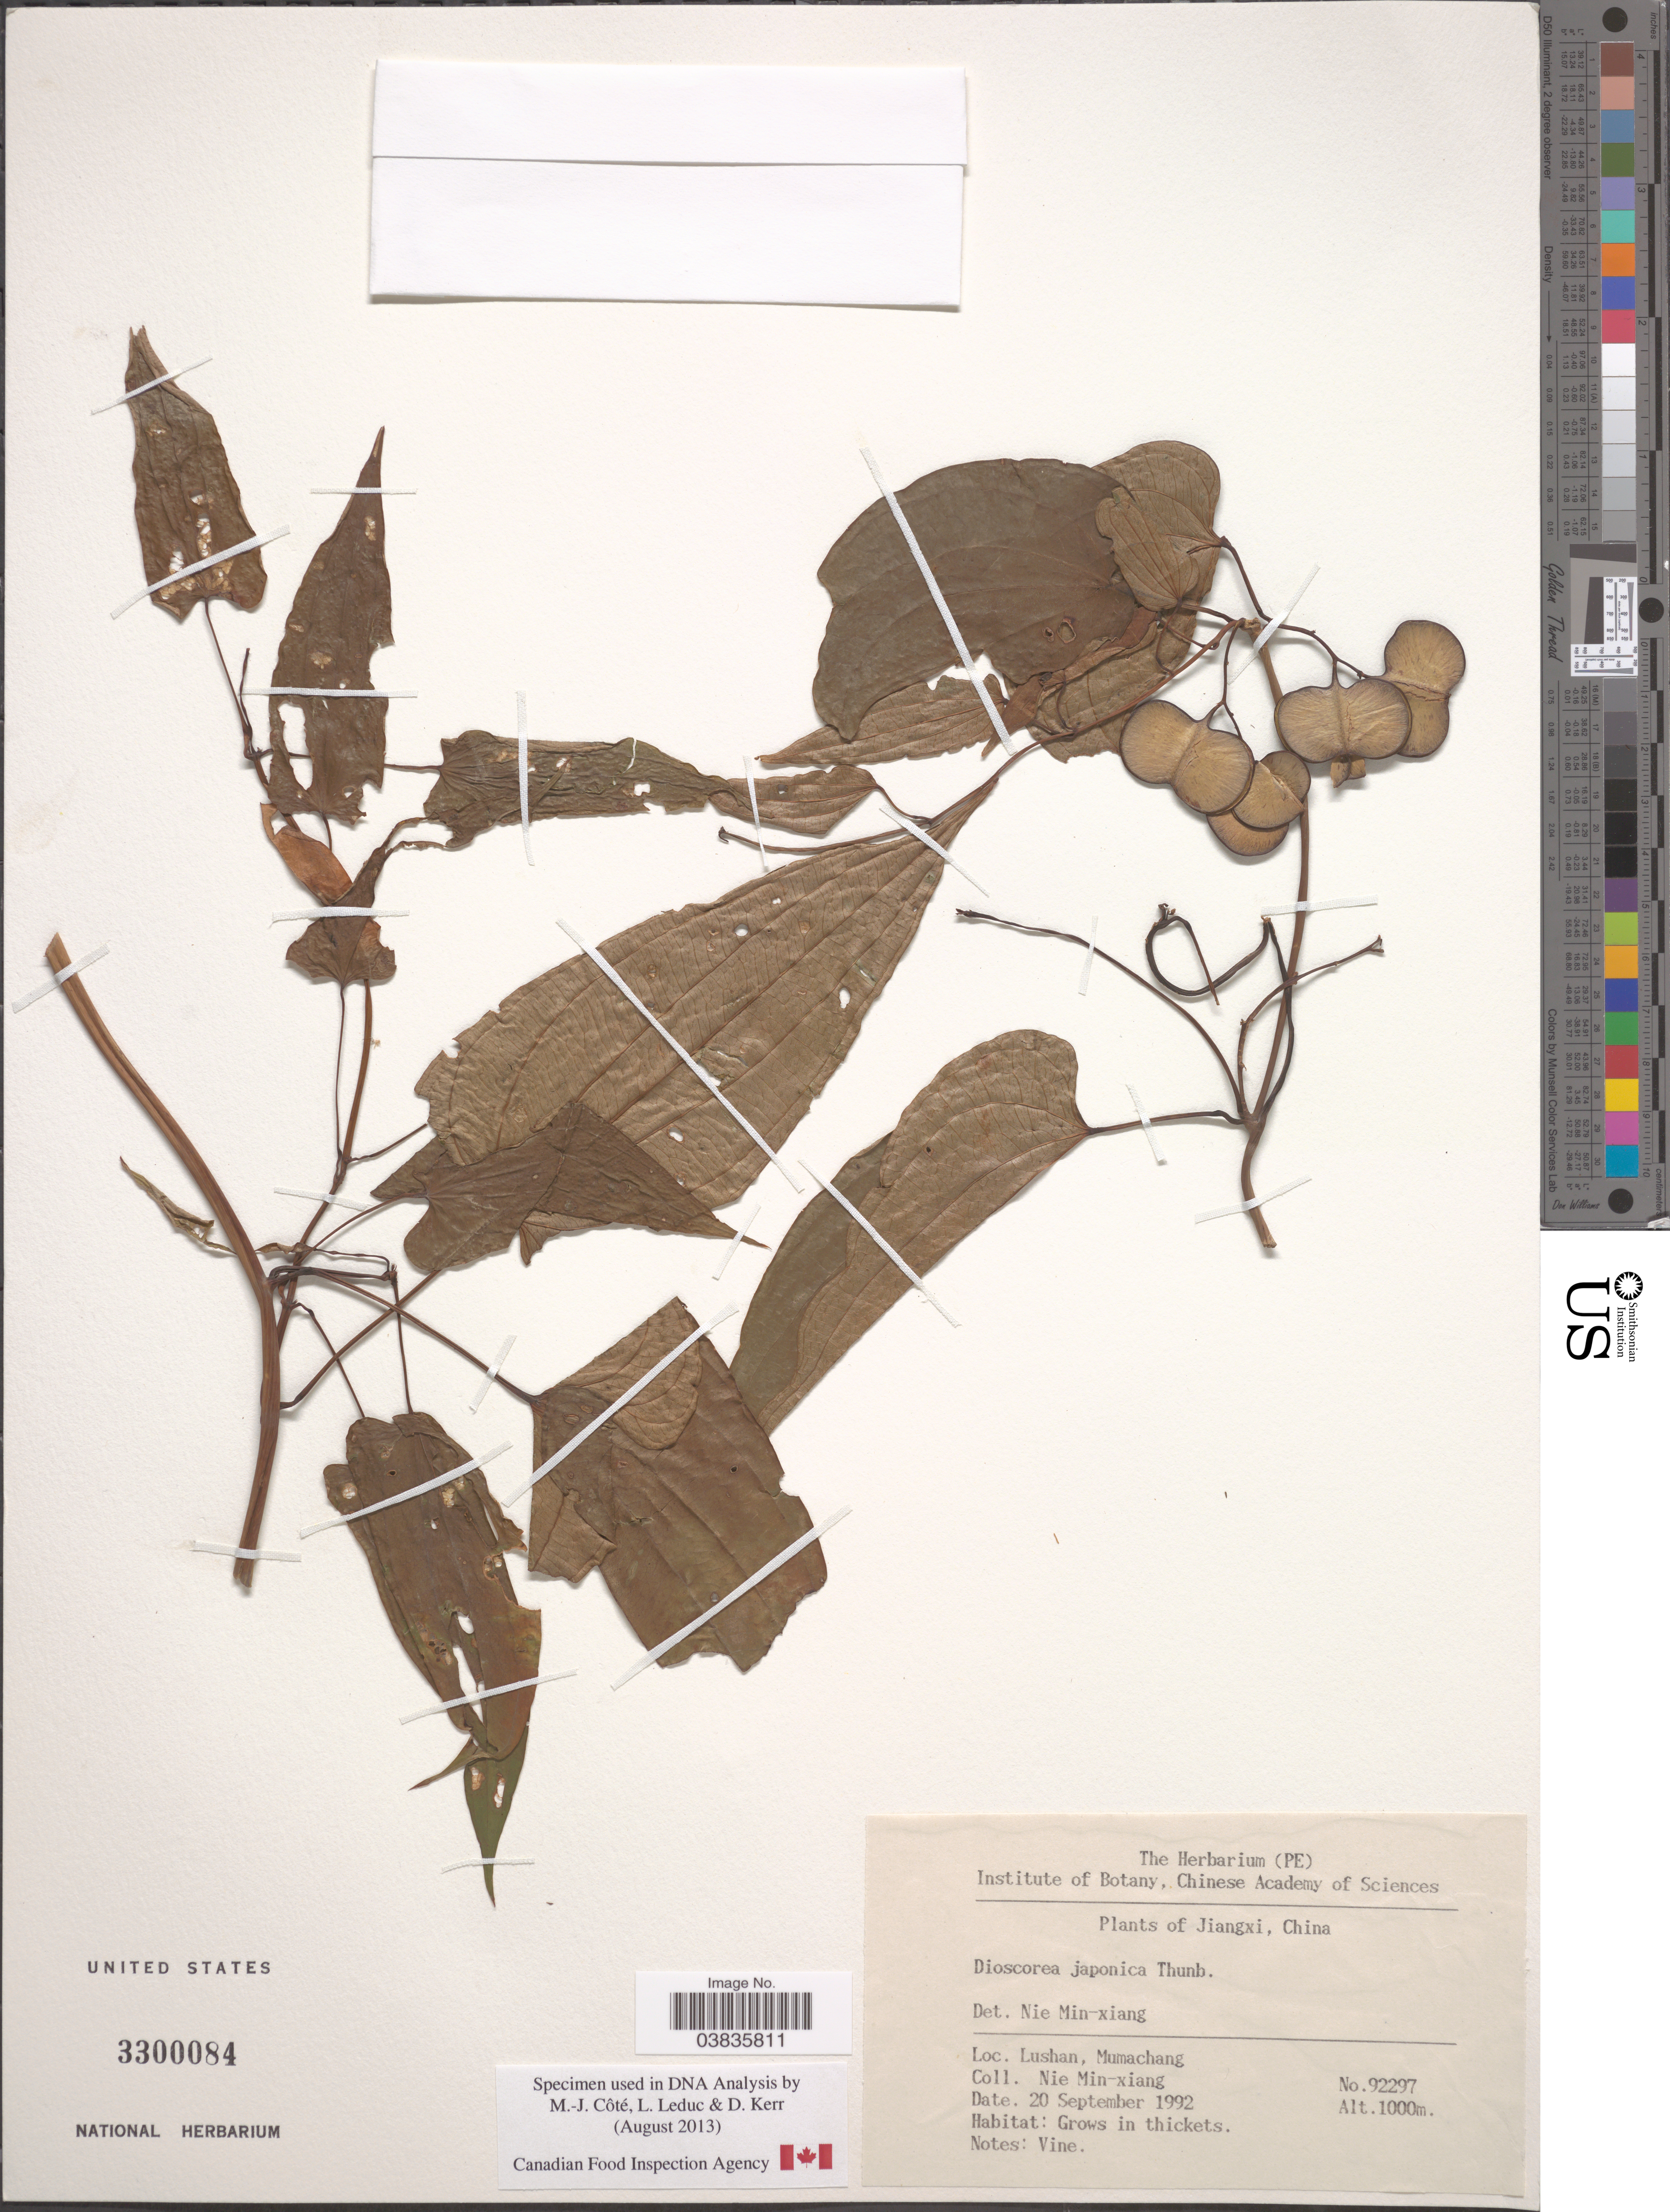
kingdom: Plantae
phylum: Tracheophyta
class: Liliopsida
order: Dioscoreales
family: Dioscoreaceae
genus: Dioscorea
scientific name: Dioscorea japonica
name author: Thunb.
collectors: M. Nie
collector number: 92297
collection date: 1992-09-20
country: China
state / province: Jiangxi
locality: Lushan, Mumachang.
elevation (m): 1000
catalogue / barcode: US 3300084